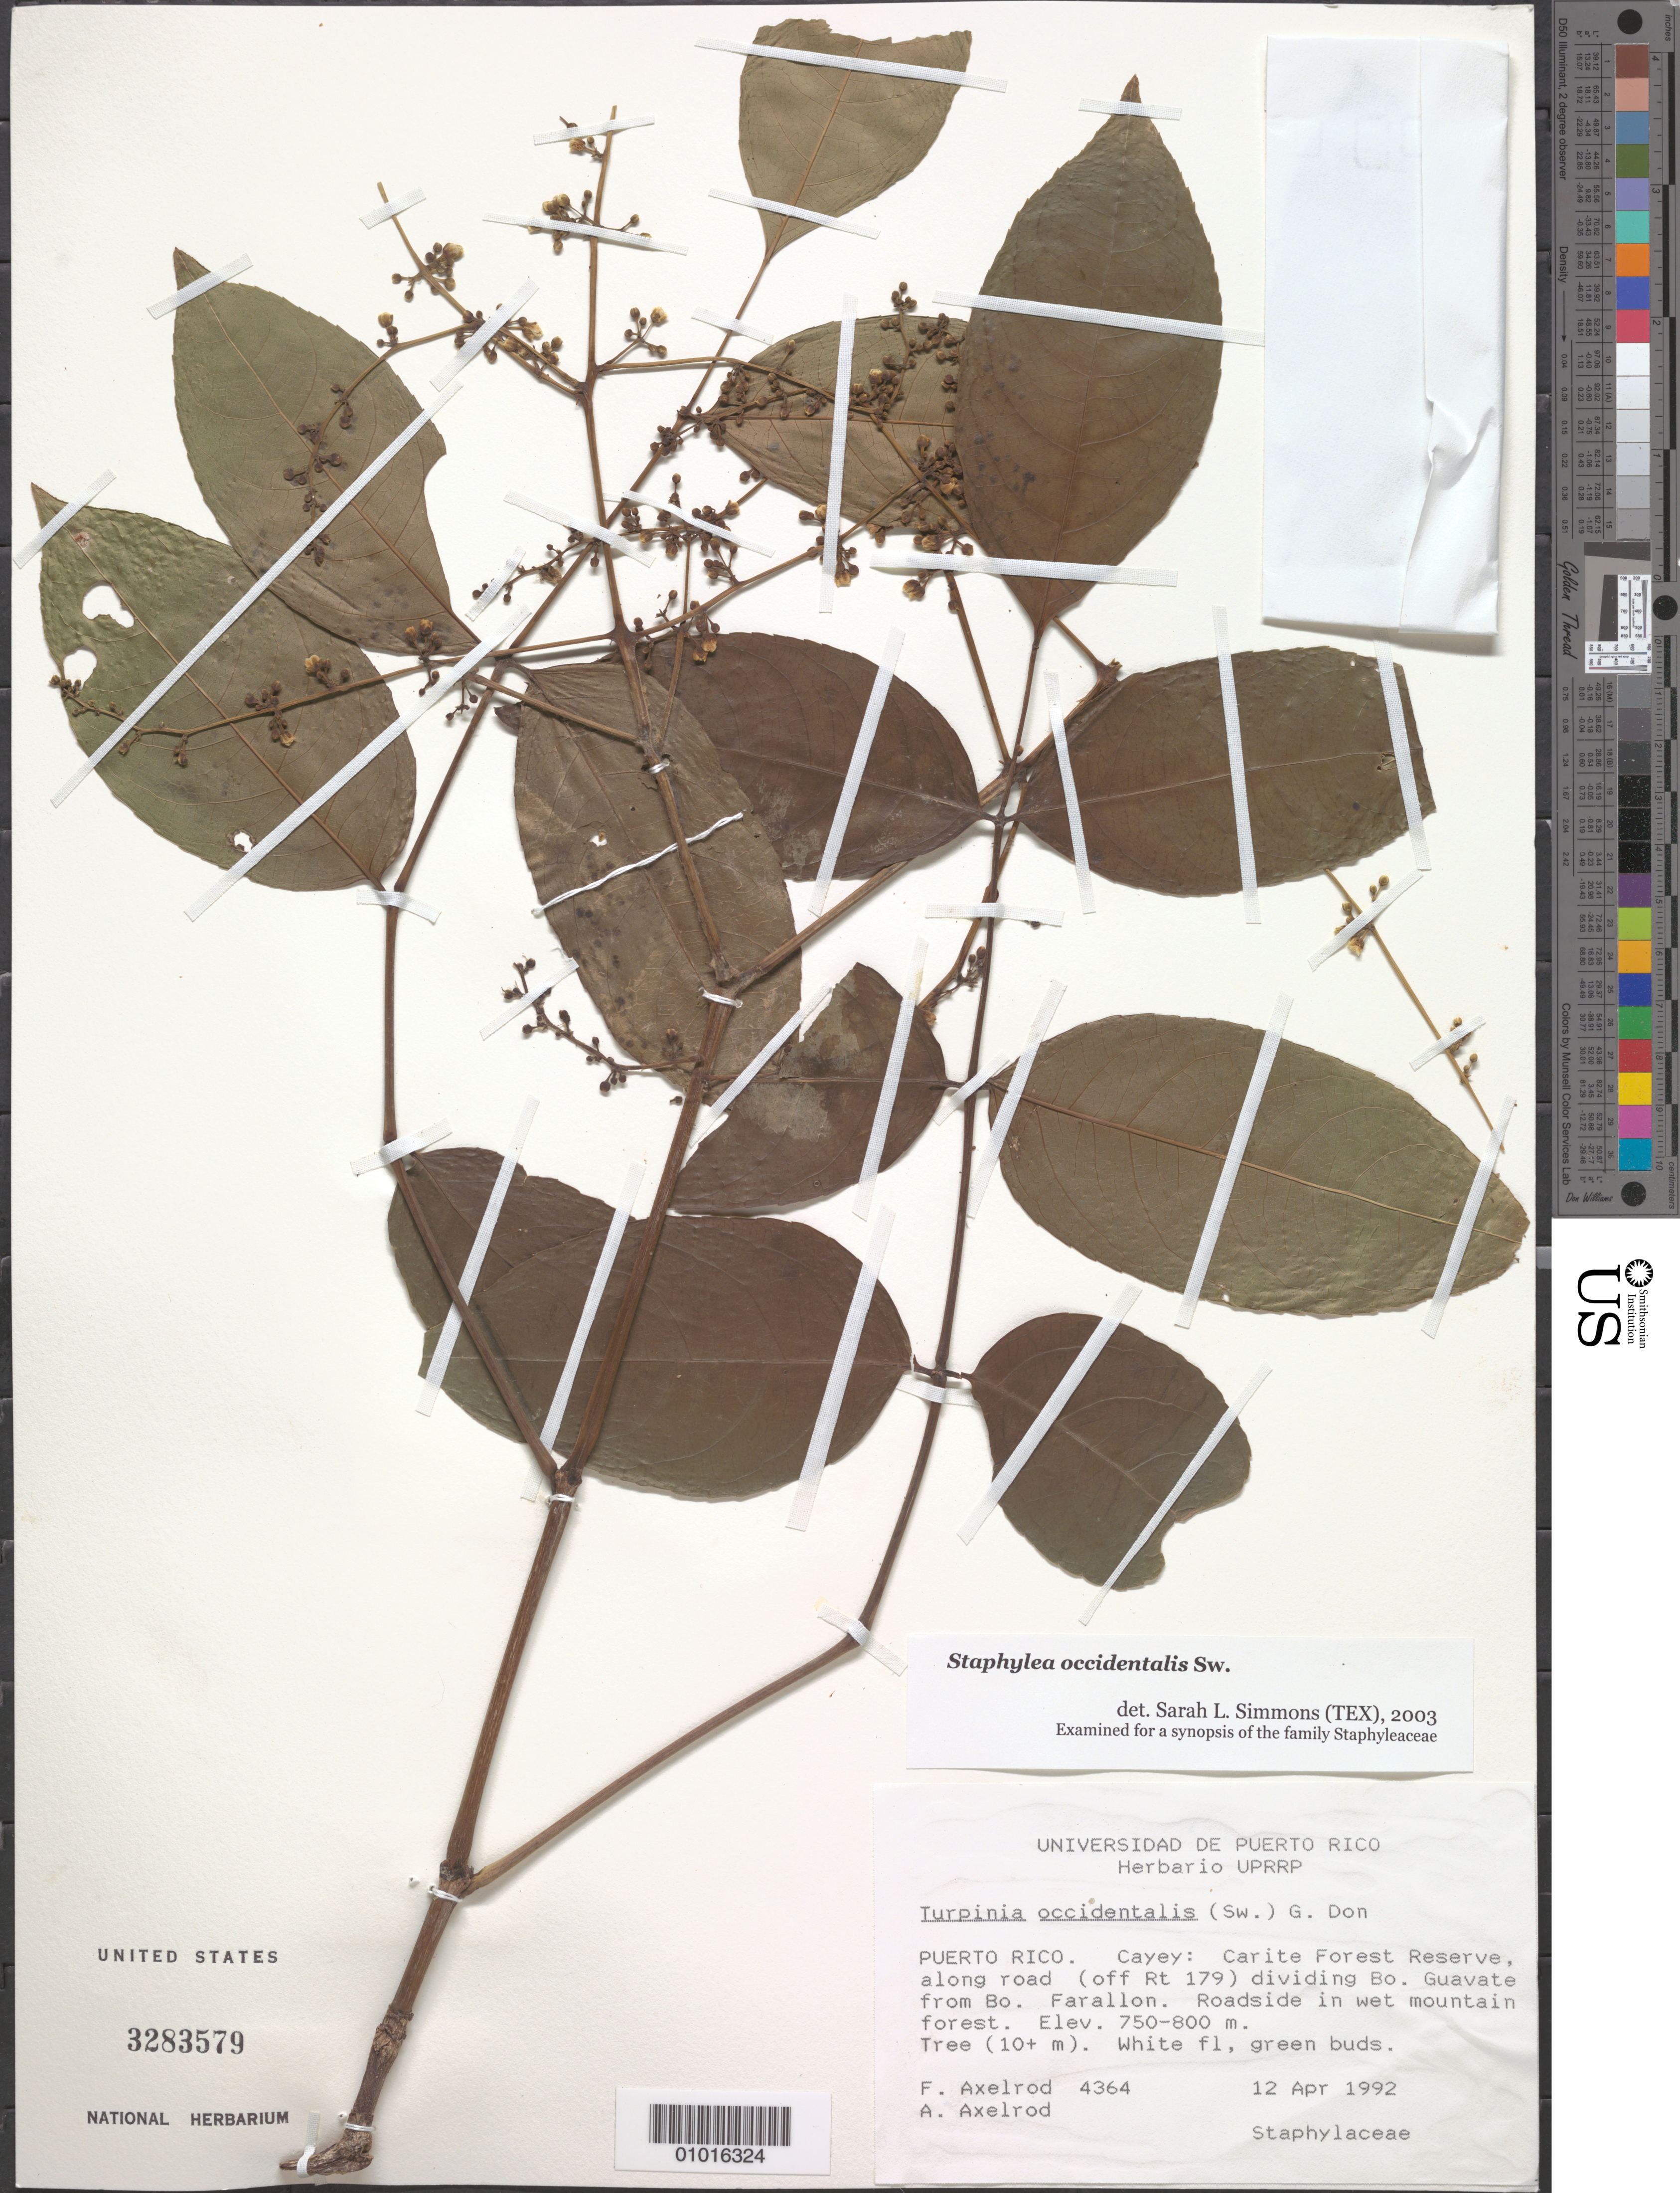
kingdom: Plantae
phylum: Tracheophyta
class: Magnoliopsida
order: Crossosomatales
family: Staphyleaceae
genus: Staphylea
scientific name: Staphylea occidentalis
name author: Sw.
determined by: Simmons, S. L.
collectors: F. S. Axelrod & B. Axelrod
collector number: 4364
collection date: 1992-04-12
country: Puerto Rico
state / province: Cayey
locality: Carite Forest Reserve, along road (off Rt 179) dividing Bo. Guavate from Bo. Farallon.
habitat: Roadside in wet mountain forest.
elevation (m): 750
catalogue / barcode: US 3283579